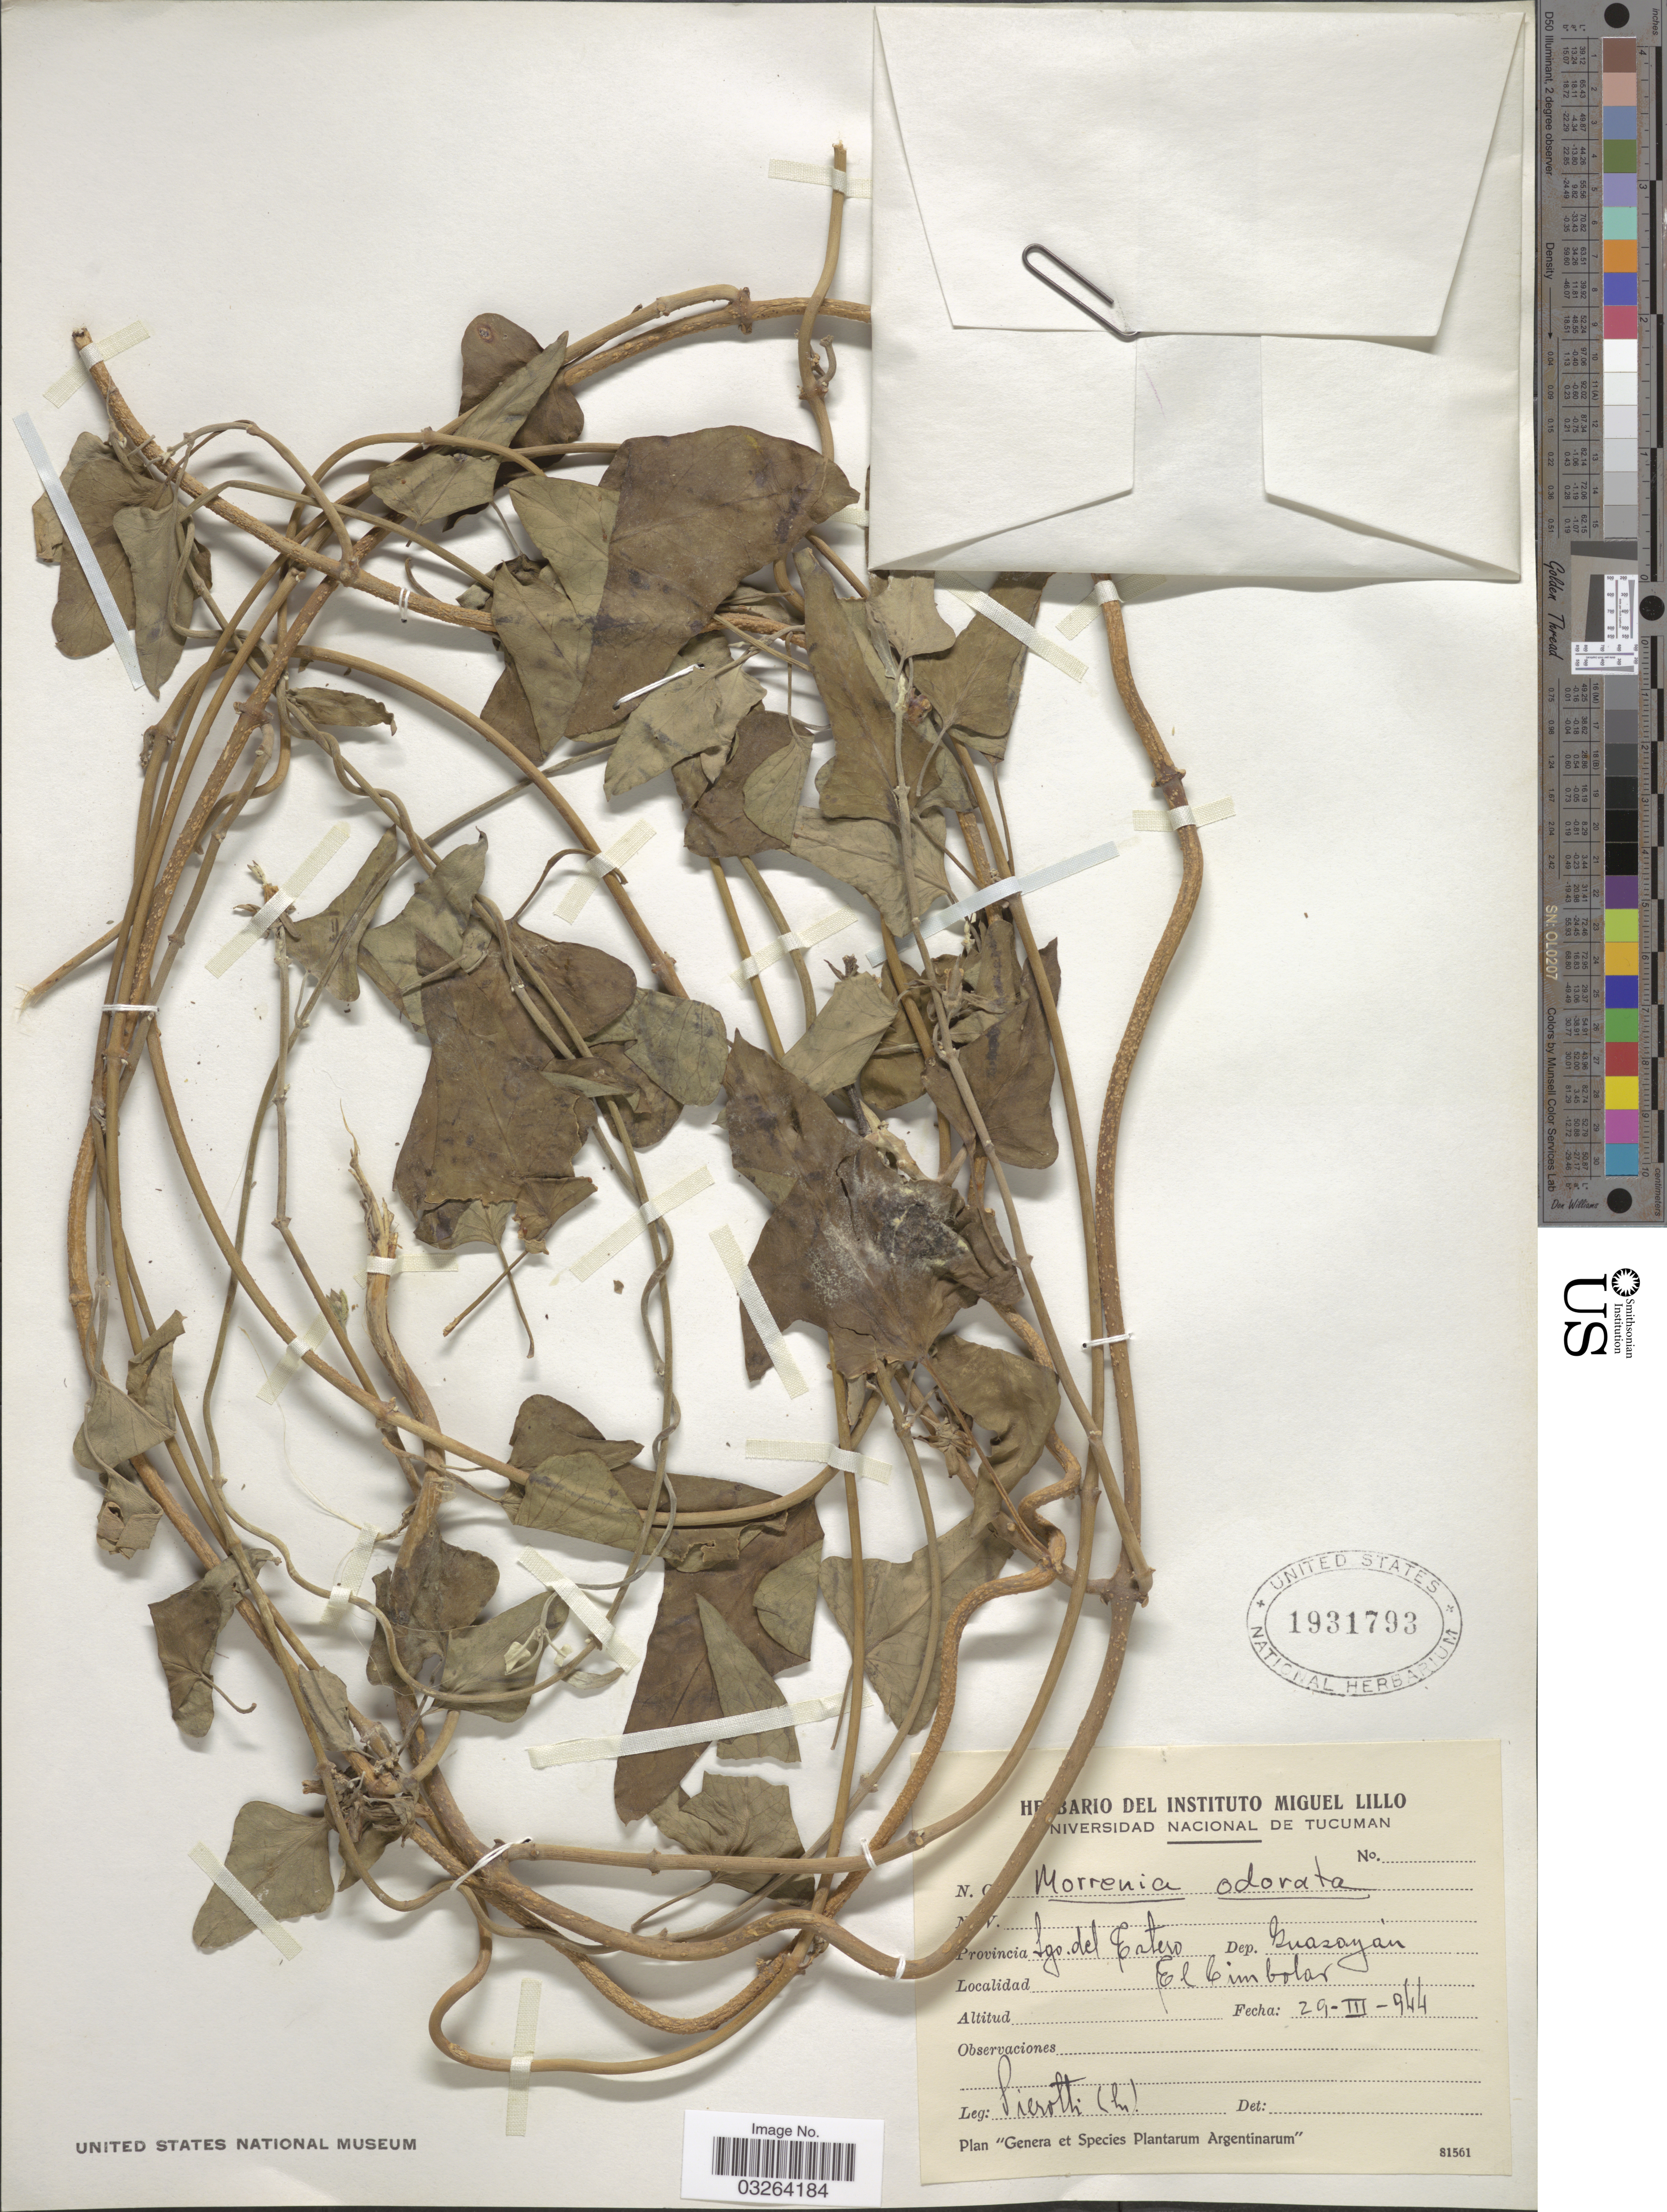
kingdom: Plantae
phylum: Tracheophyta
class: Magnoliopsida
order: Gentianales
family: Apocynaceae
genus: Morrenia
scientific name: Morrenia sp.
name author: Lindl.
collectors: S. A. Pierotti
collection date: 1944-03-29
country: Argentina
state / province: Santiago del Estero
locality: Provincia Sgo. del Estero. Dep. Guasayan. El Cimbolar.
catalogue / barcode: US 1931793